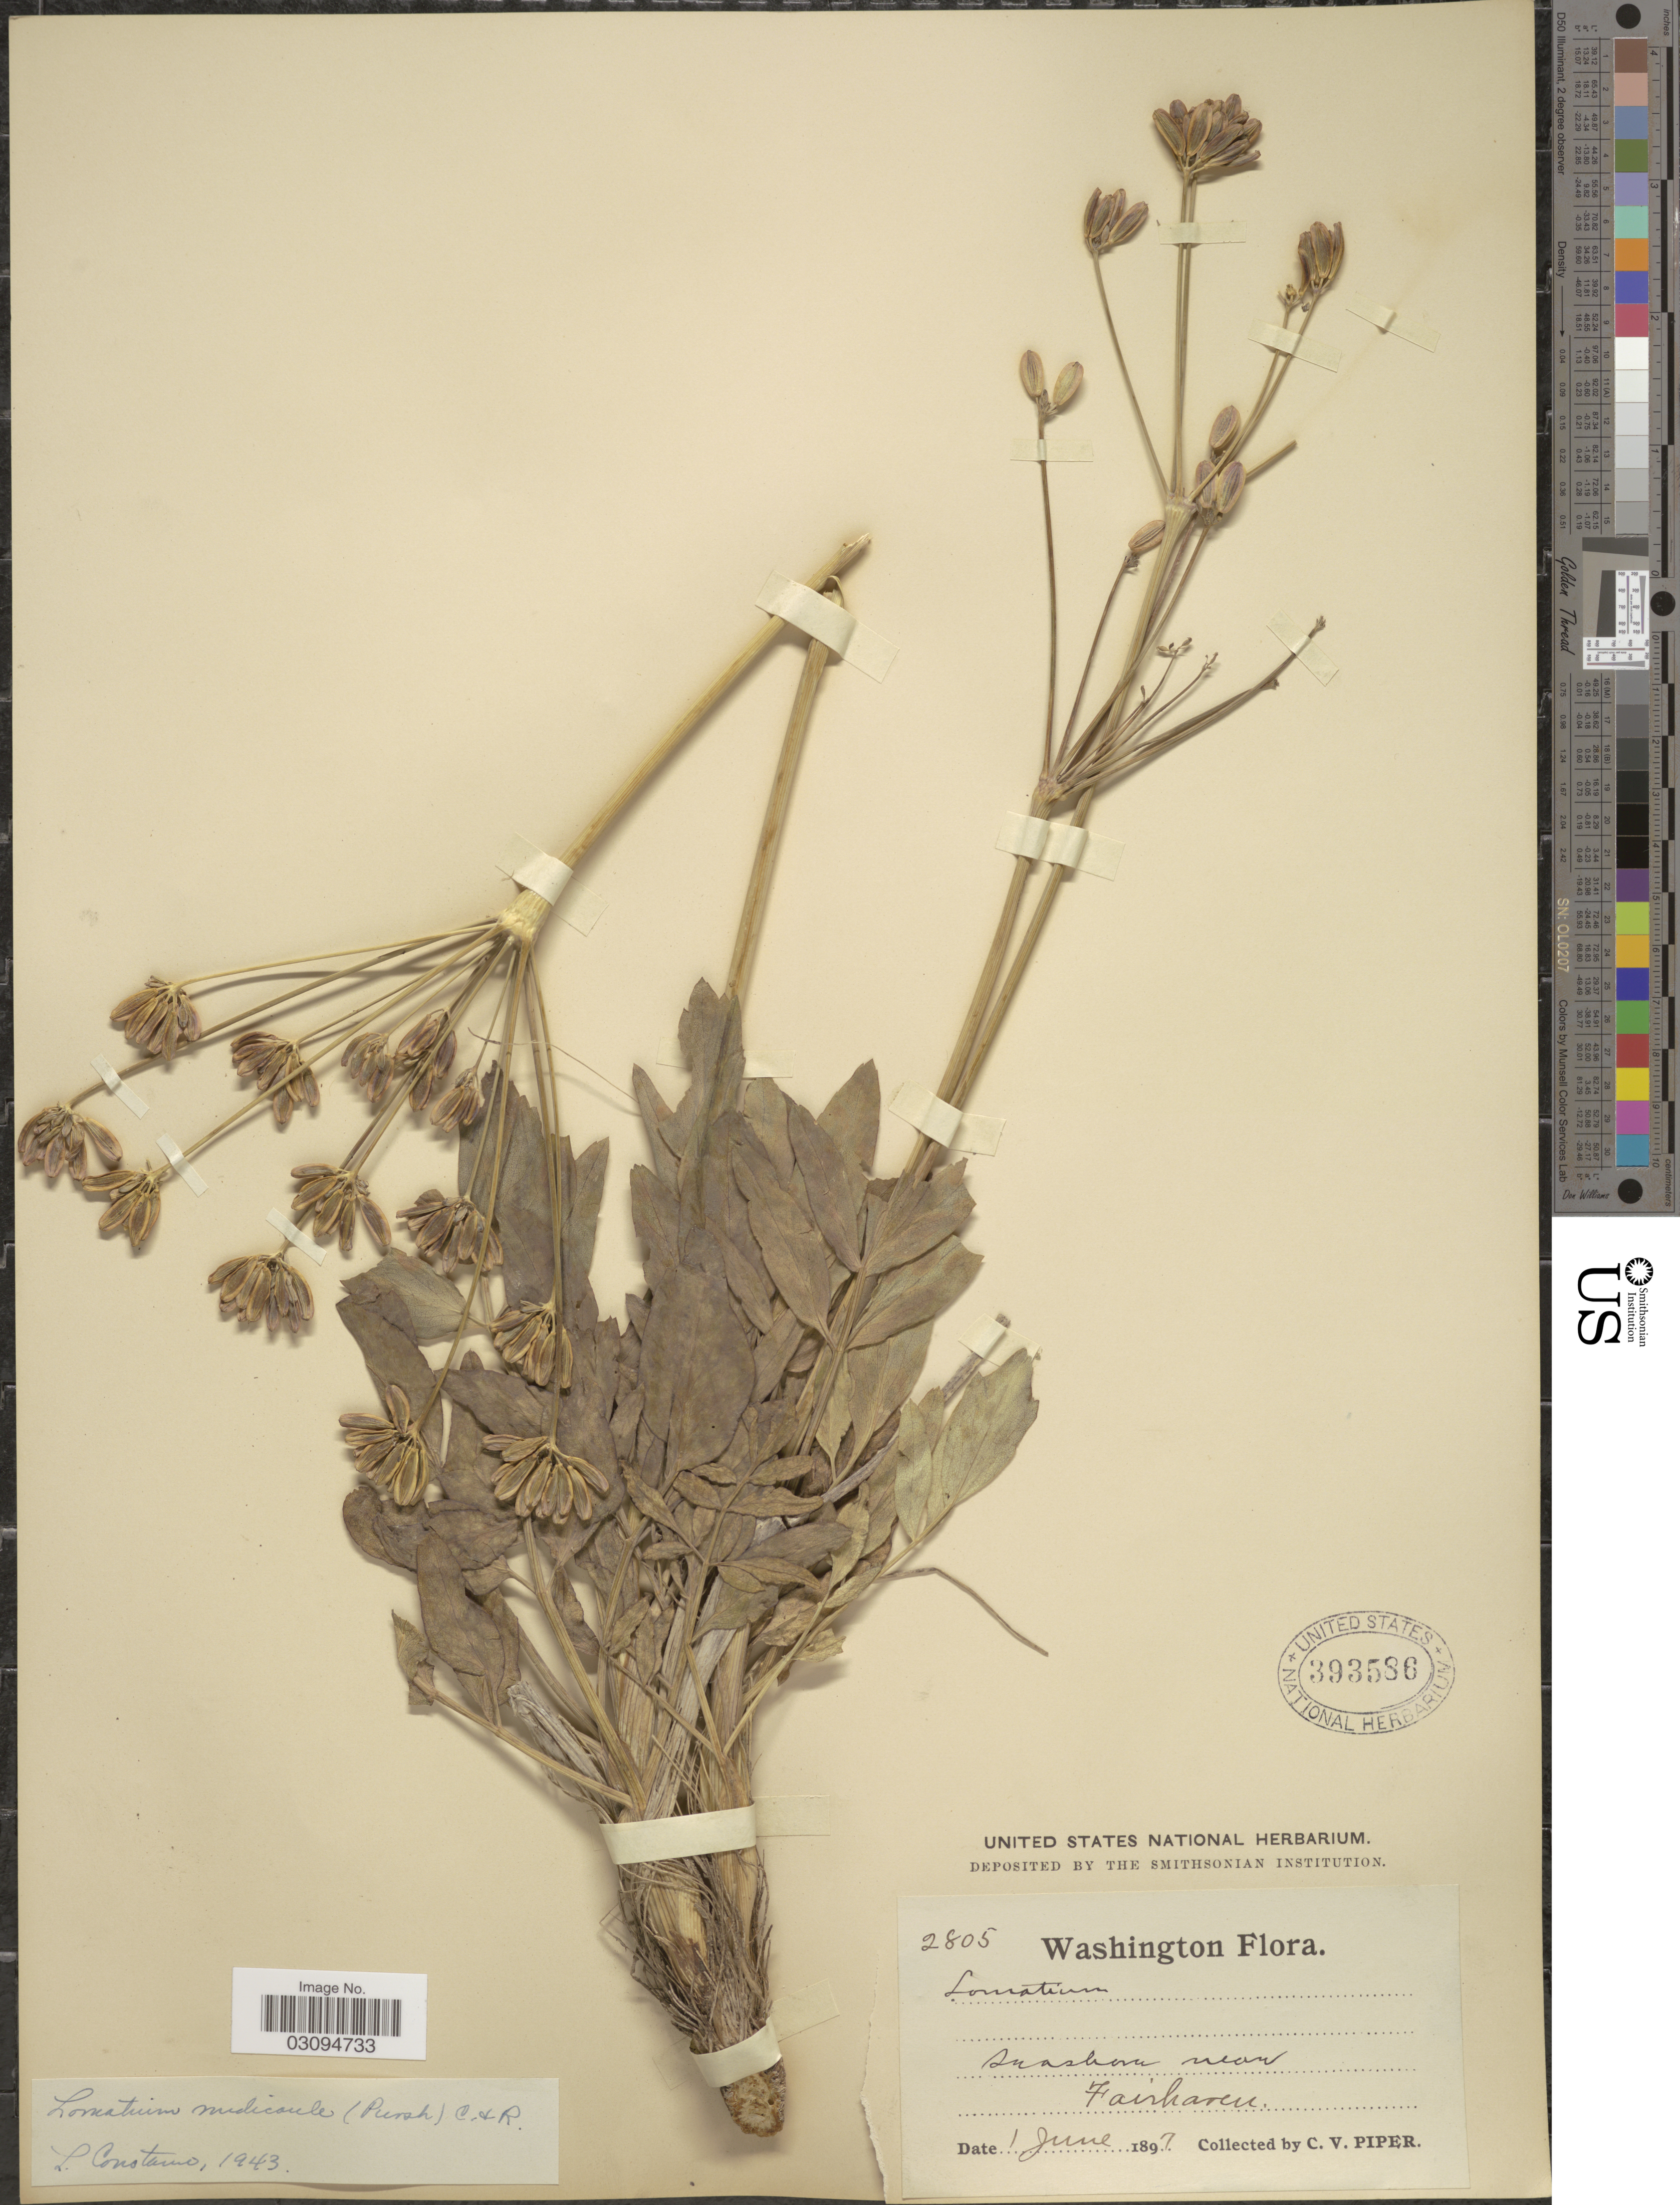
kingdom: Plantae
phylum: Tracheophyta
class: Magnoliopsida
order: Apiales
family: Apiaceae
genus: Lomatium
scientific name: Lomatium nudicaule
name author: (Pursh) J.M. Coult. & Rose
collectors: C. V. Piper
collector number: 2805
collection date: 1897-06-01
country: United States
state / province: Washington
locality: Seashore near Fairhaven.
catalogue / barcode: US 393586